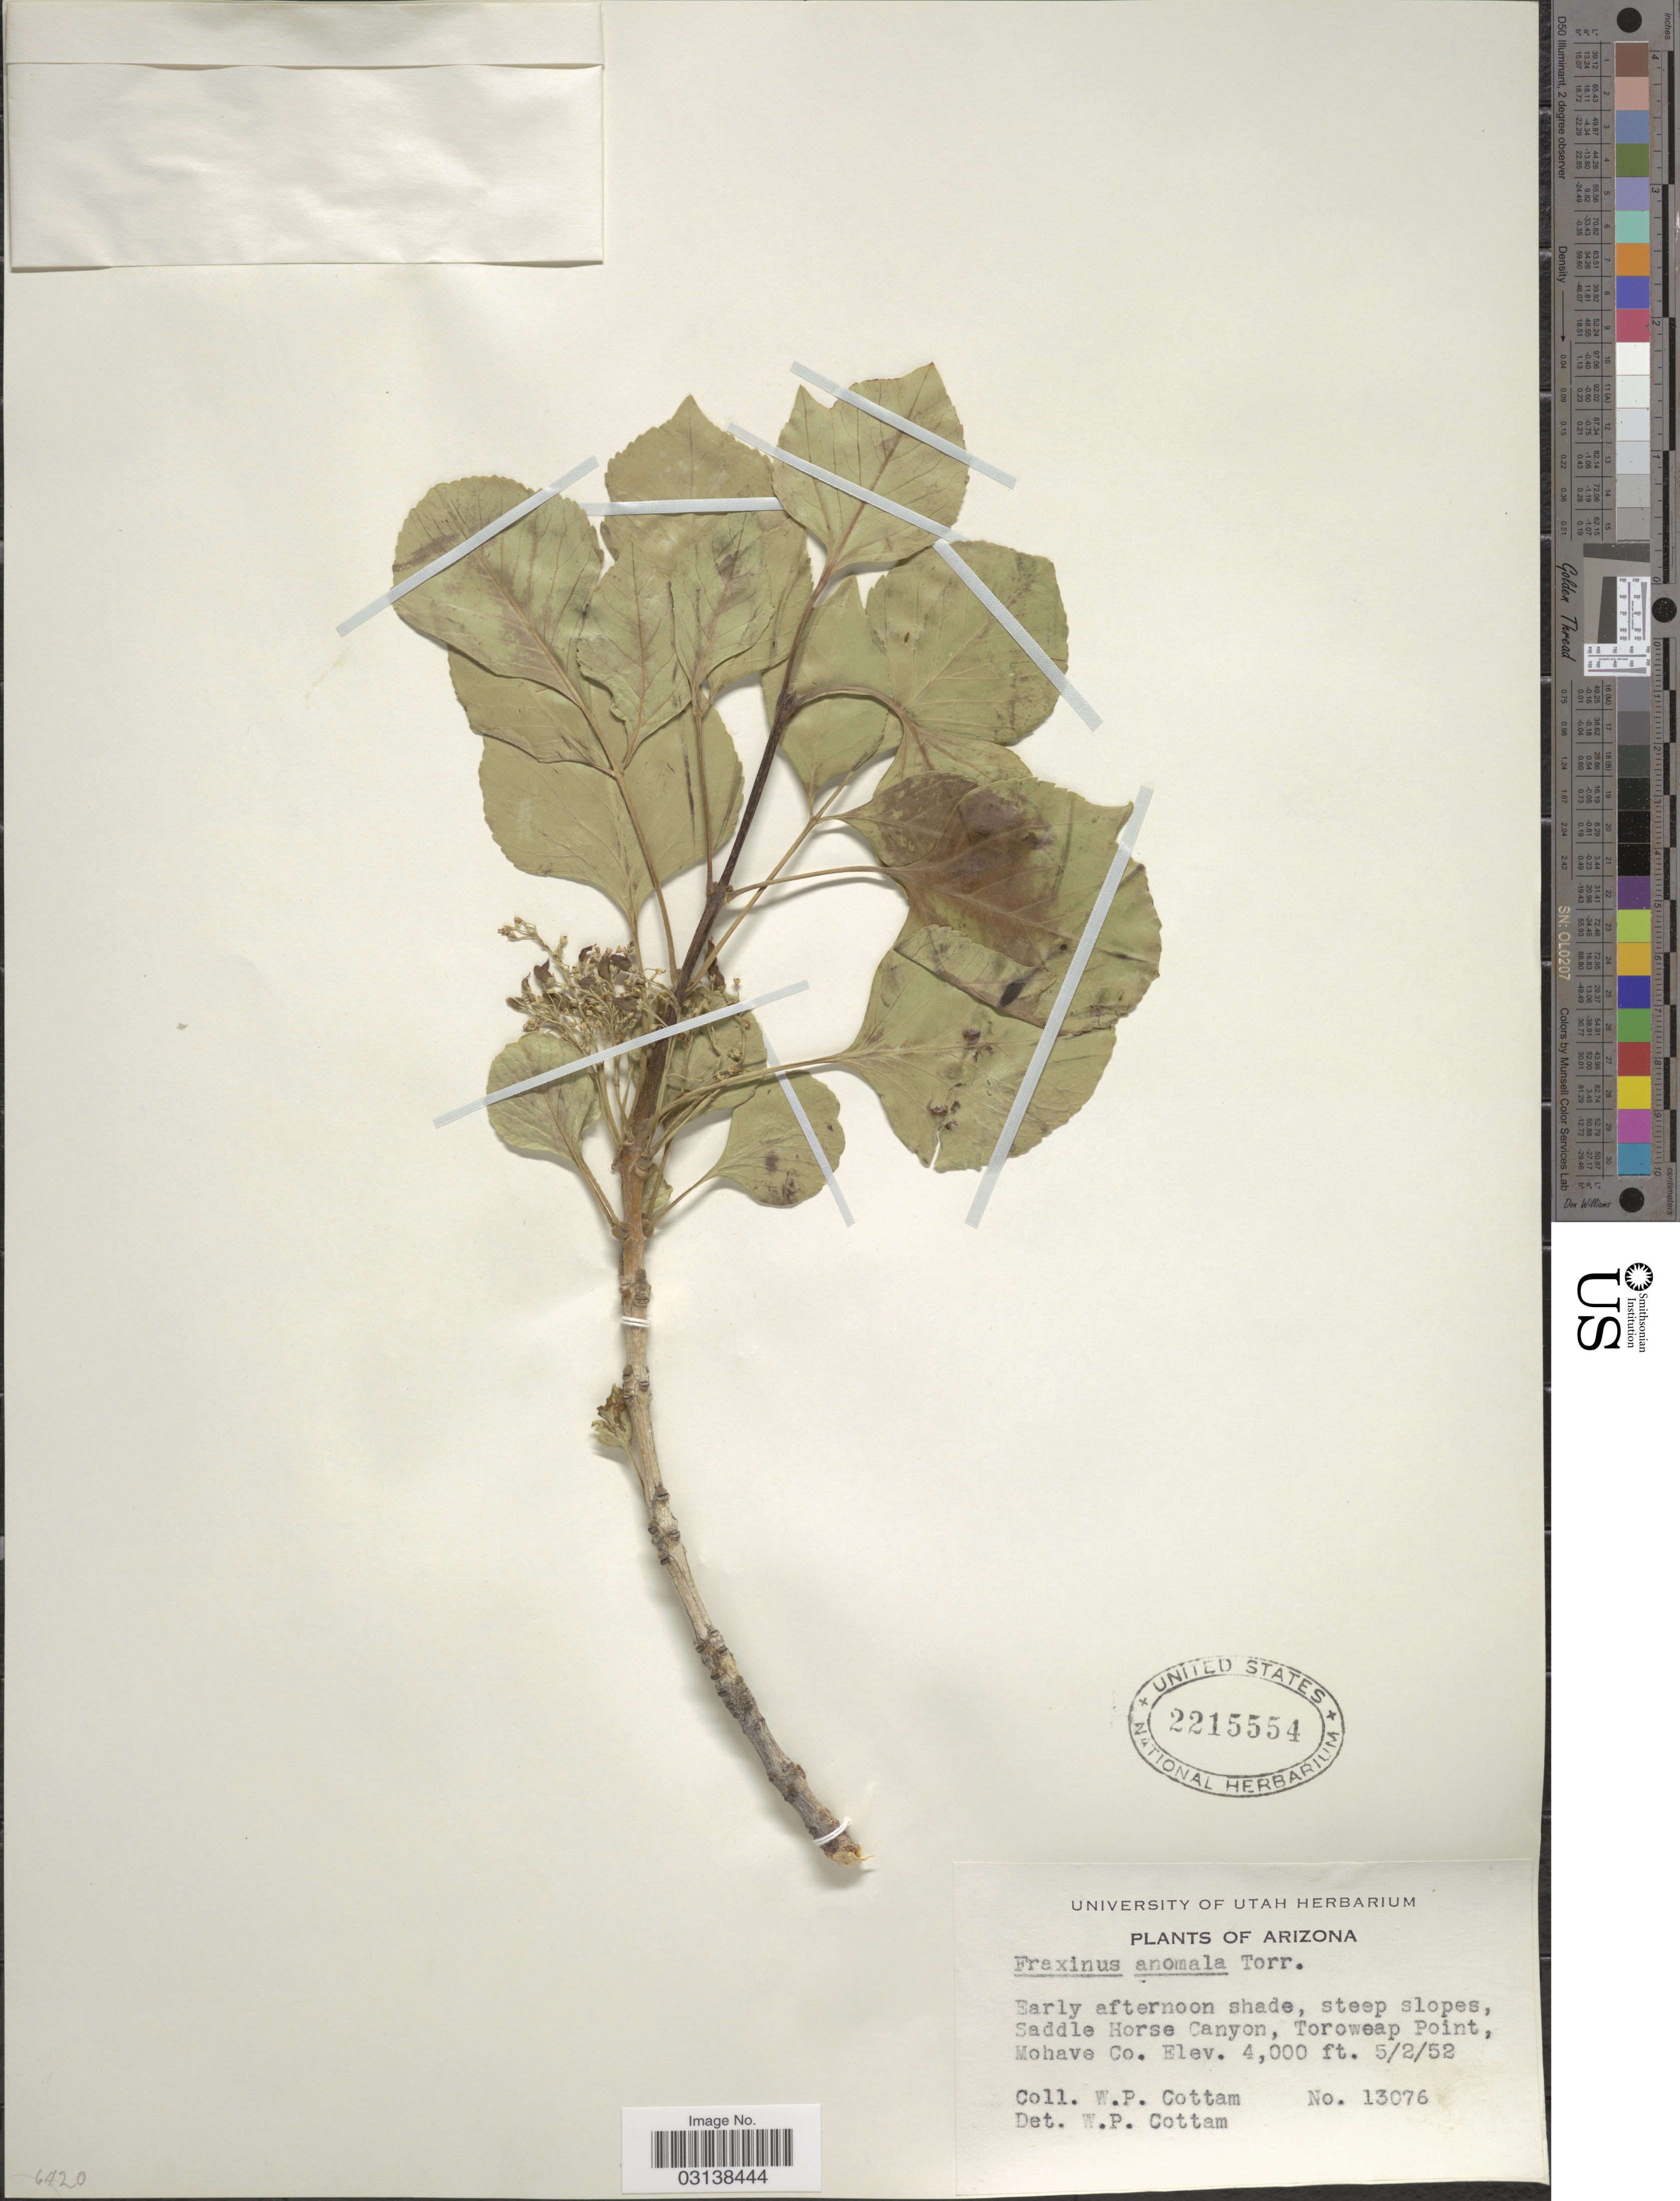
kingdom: Plantae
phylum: Tracheophyta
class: Magnoliopsida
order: Lamiales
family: Oleaceae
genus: Fraxinus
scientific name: Fraxinus anomala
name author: Torr. ex S. Watson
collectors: W. Cottam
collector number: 13076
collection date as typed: Transcribed d/m/y: 5/2/52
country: United States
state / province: Arizona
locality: Early afternoon shade, steep slopes, Saddle Horse Canyon, Toroweap Point, Mohave Co.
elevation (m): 1219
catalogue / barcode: US 2215554